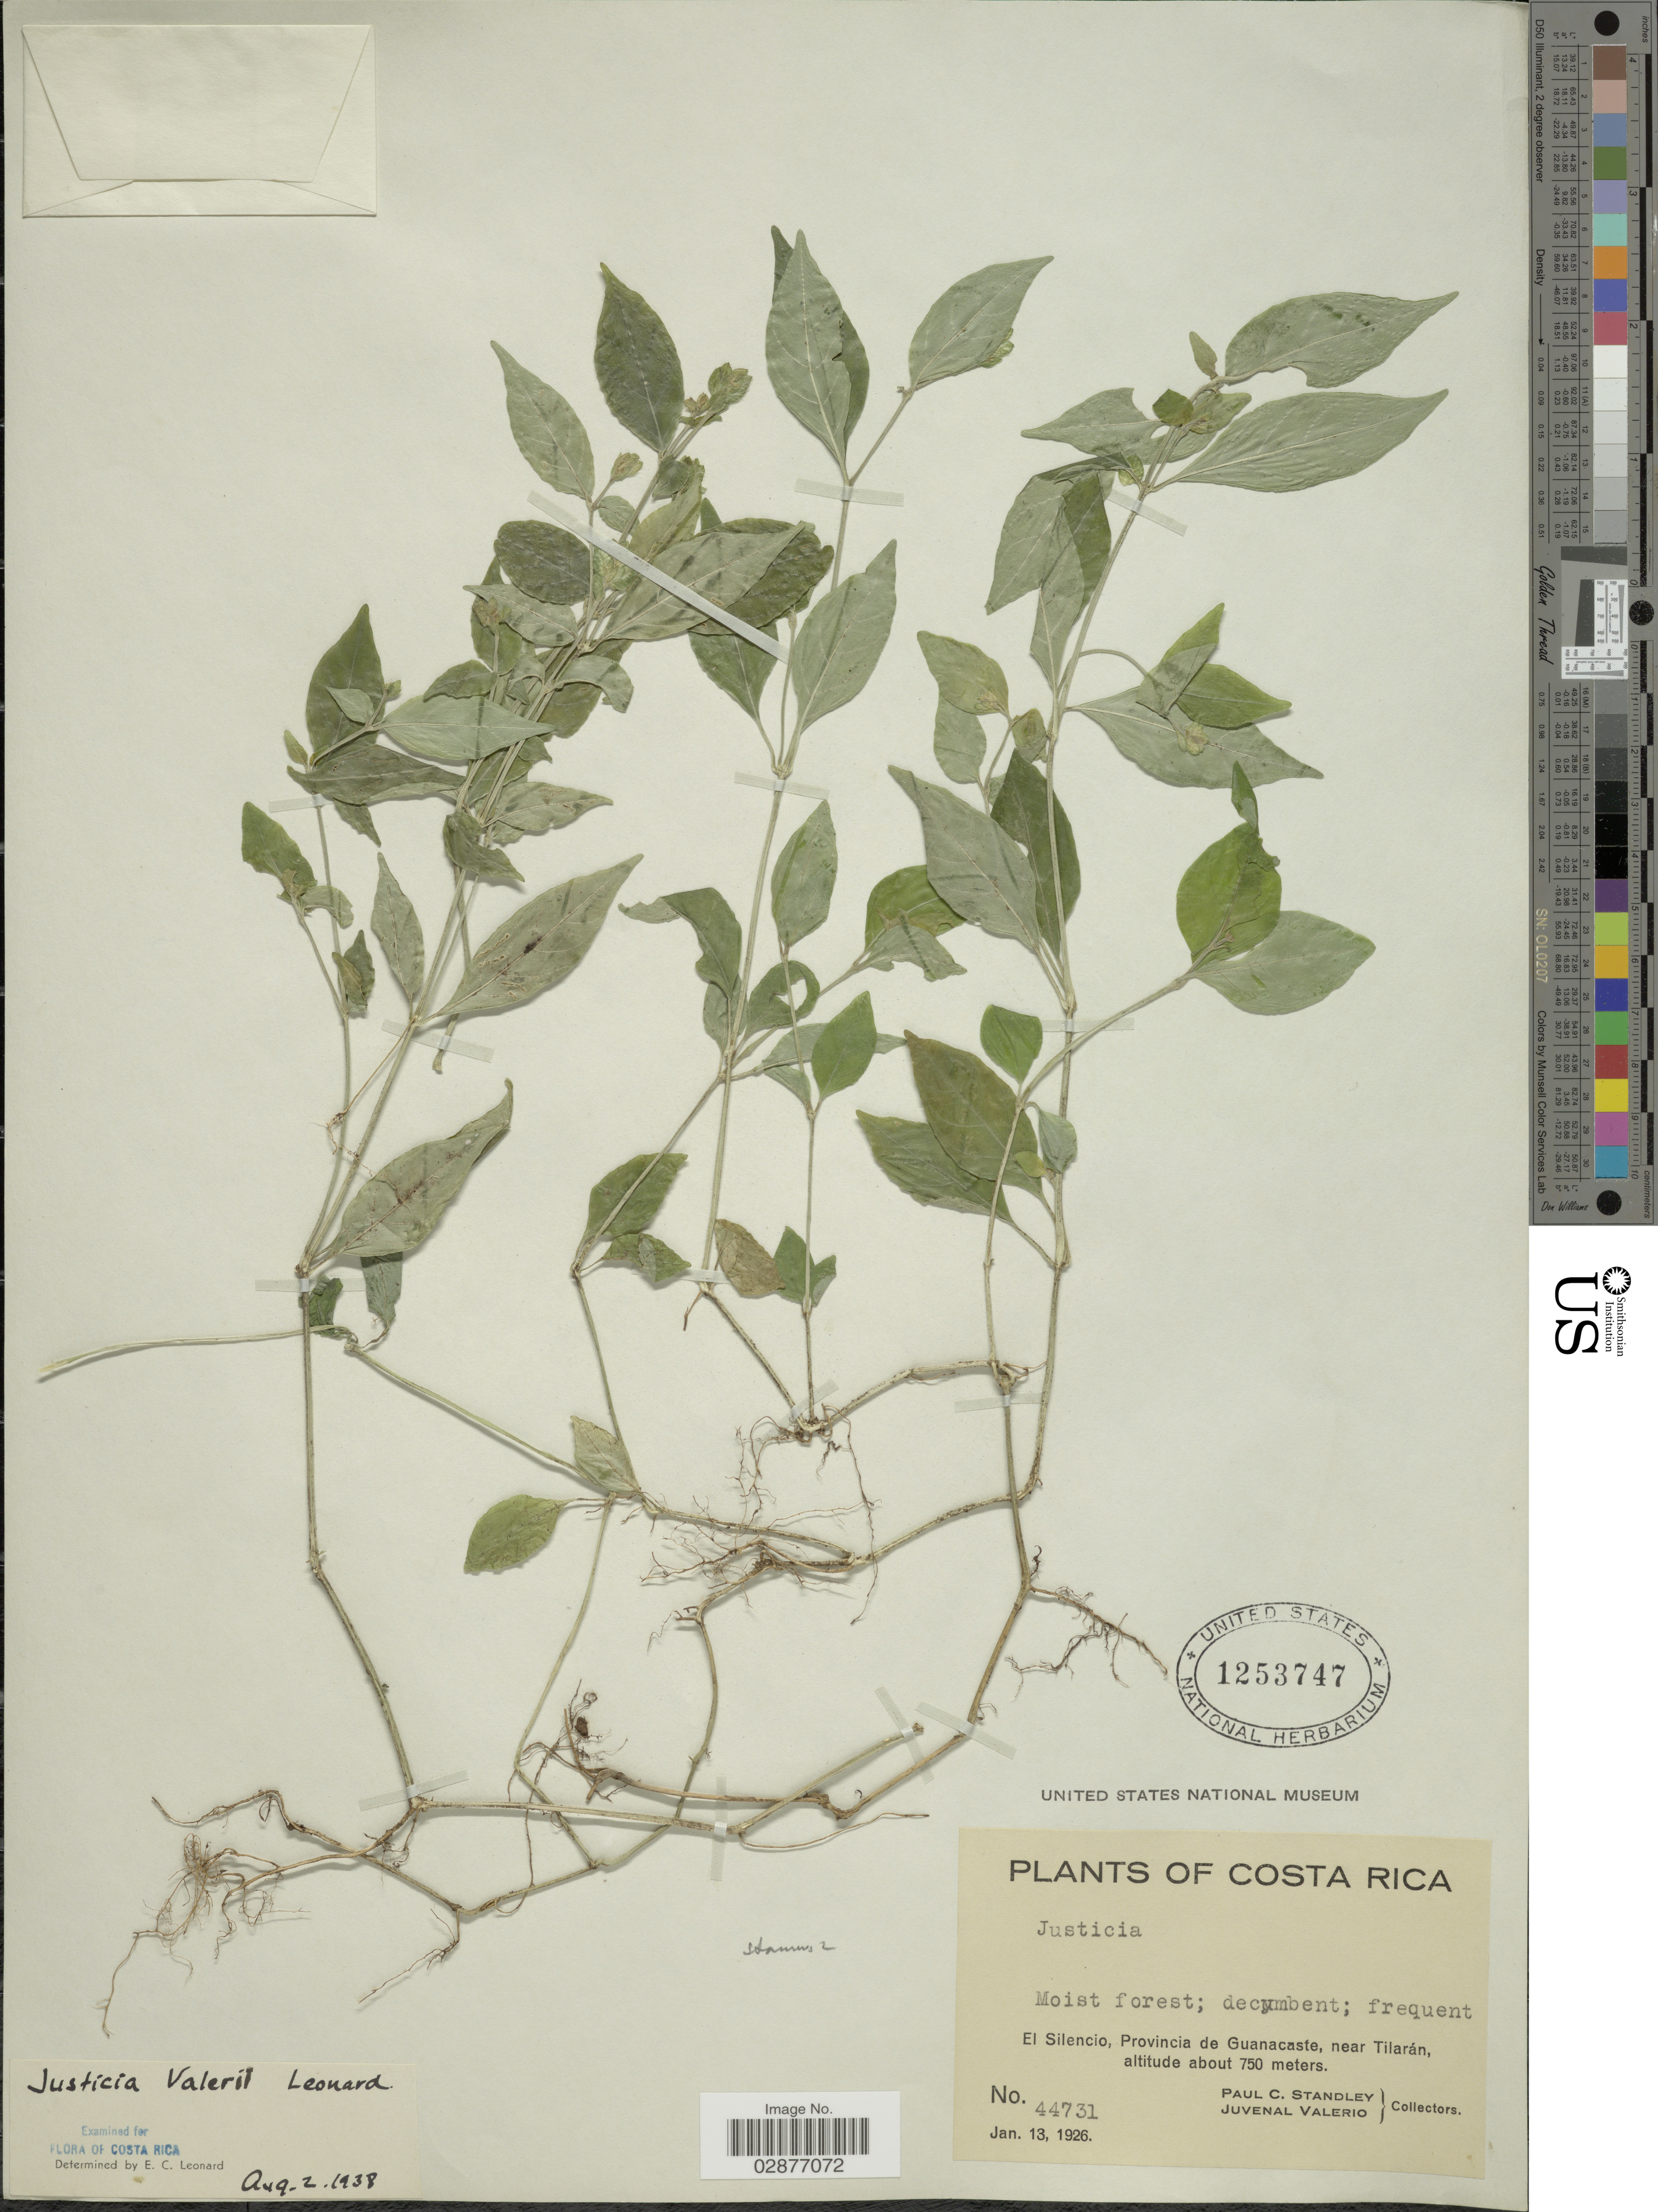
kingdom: Plantae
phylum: Tracheophyta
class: Magnoliopsida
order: Lamiales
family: Acanthaceae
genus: Justicia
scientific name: Justicia valerioi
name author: Leonard in Standl.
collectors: P. C. Standley & J. Valerio R.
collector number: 44731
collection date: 1926-01-13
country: Costa Rica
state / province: Guanacaste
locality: El Silencio, near Tilarán.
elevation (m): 750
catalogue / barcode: US 1253747